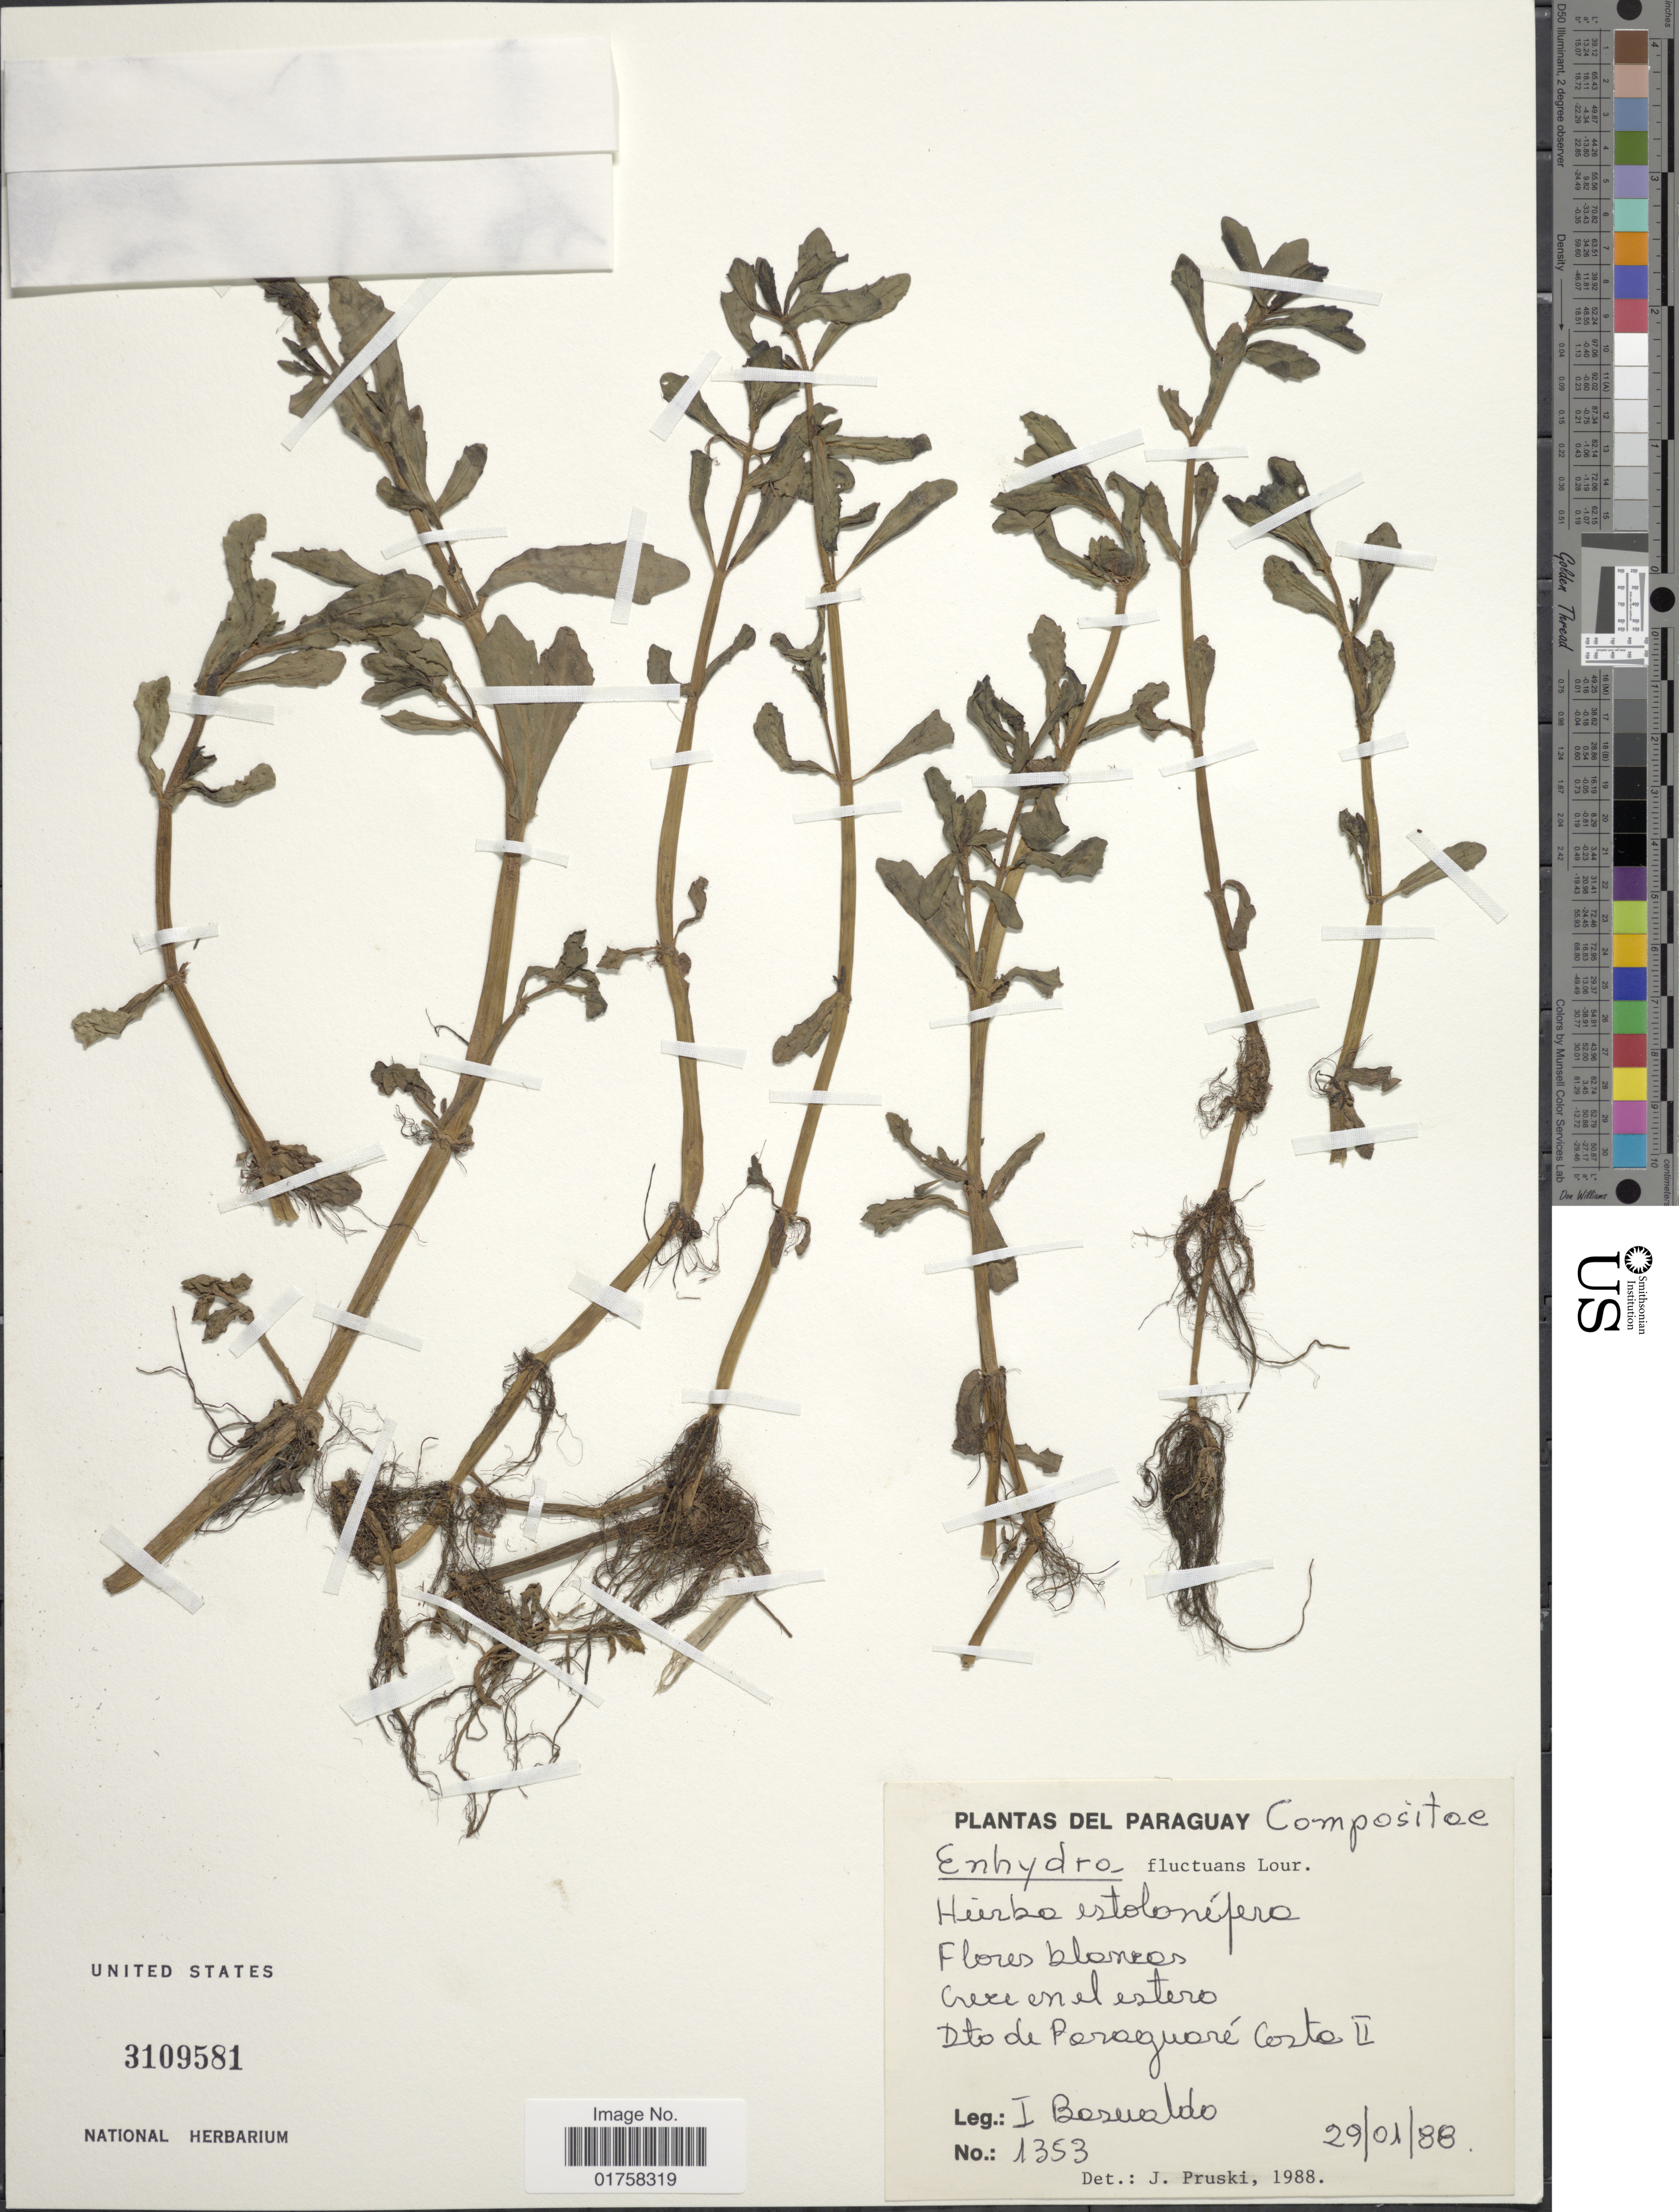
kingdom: Plantae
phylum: Tracheophyta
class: Magnoliopsida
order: Asterales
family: Asteraceae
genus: Enhydra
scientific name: Enhydra fluctuans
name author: Lour.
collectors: I. Basualdo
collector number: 1353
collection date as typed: Transcribed d/m/y: 29/1/88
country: Paraguay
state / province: Paraguari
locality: Crece en el estero, Dto Paraguaré Coste II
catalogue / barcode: US 3109581